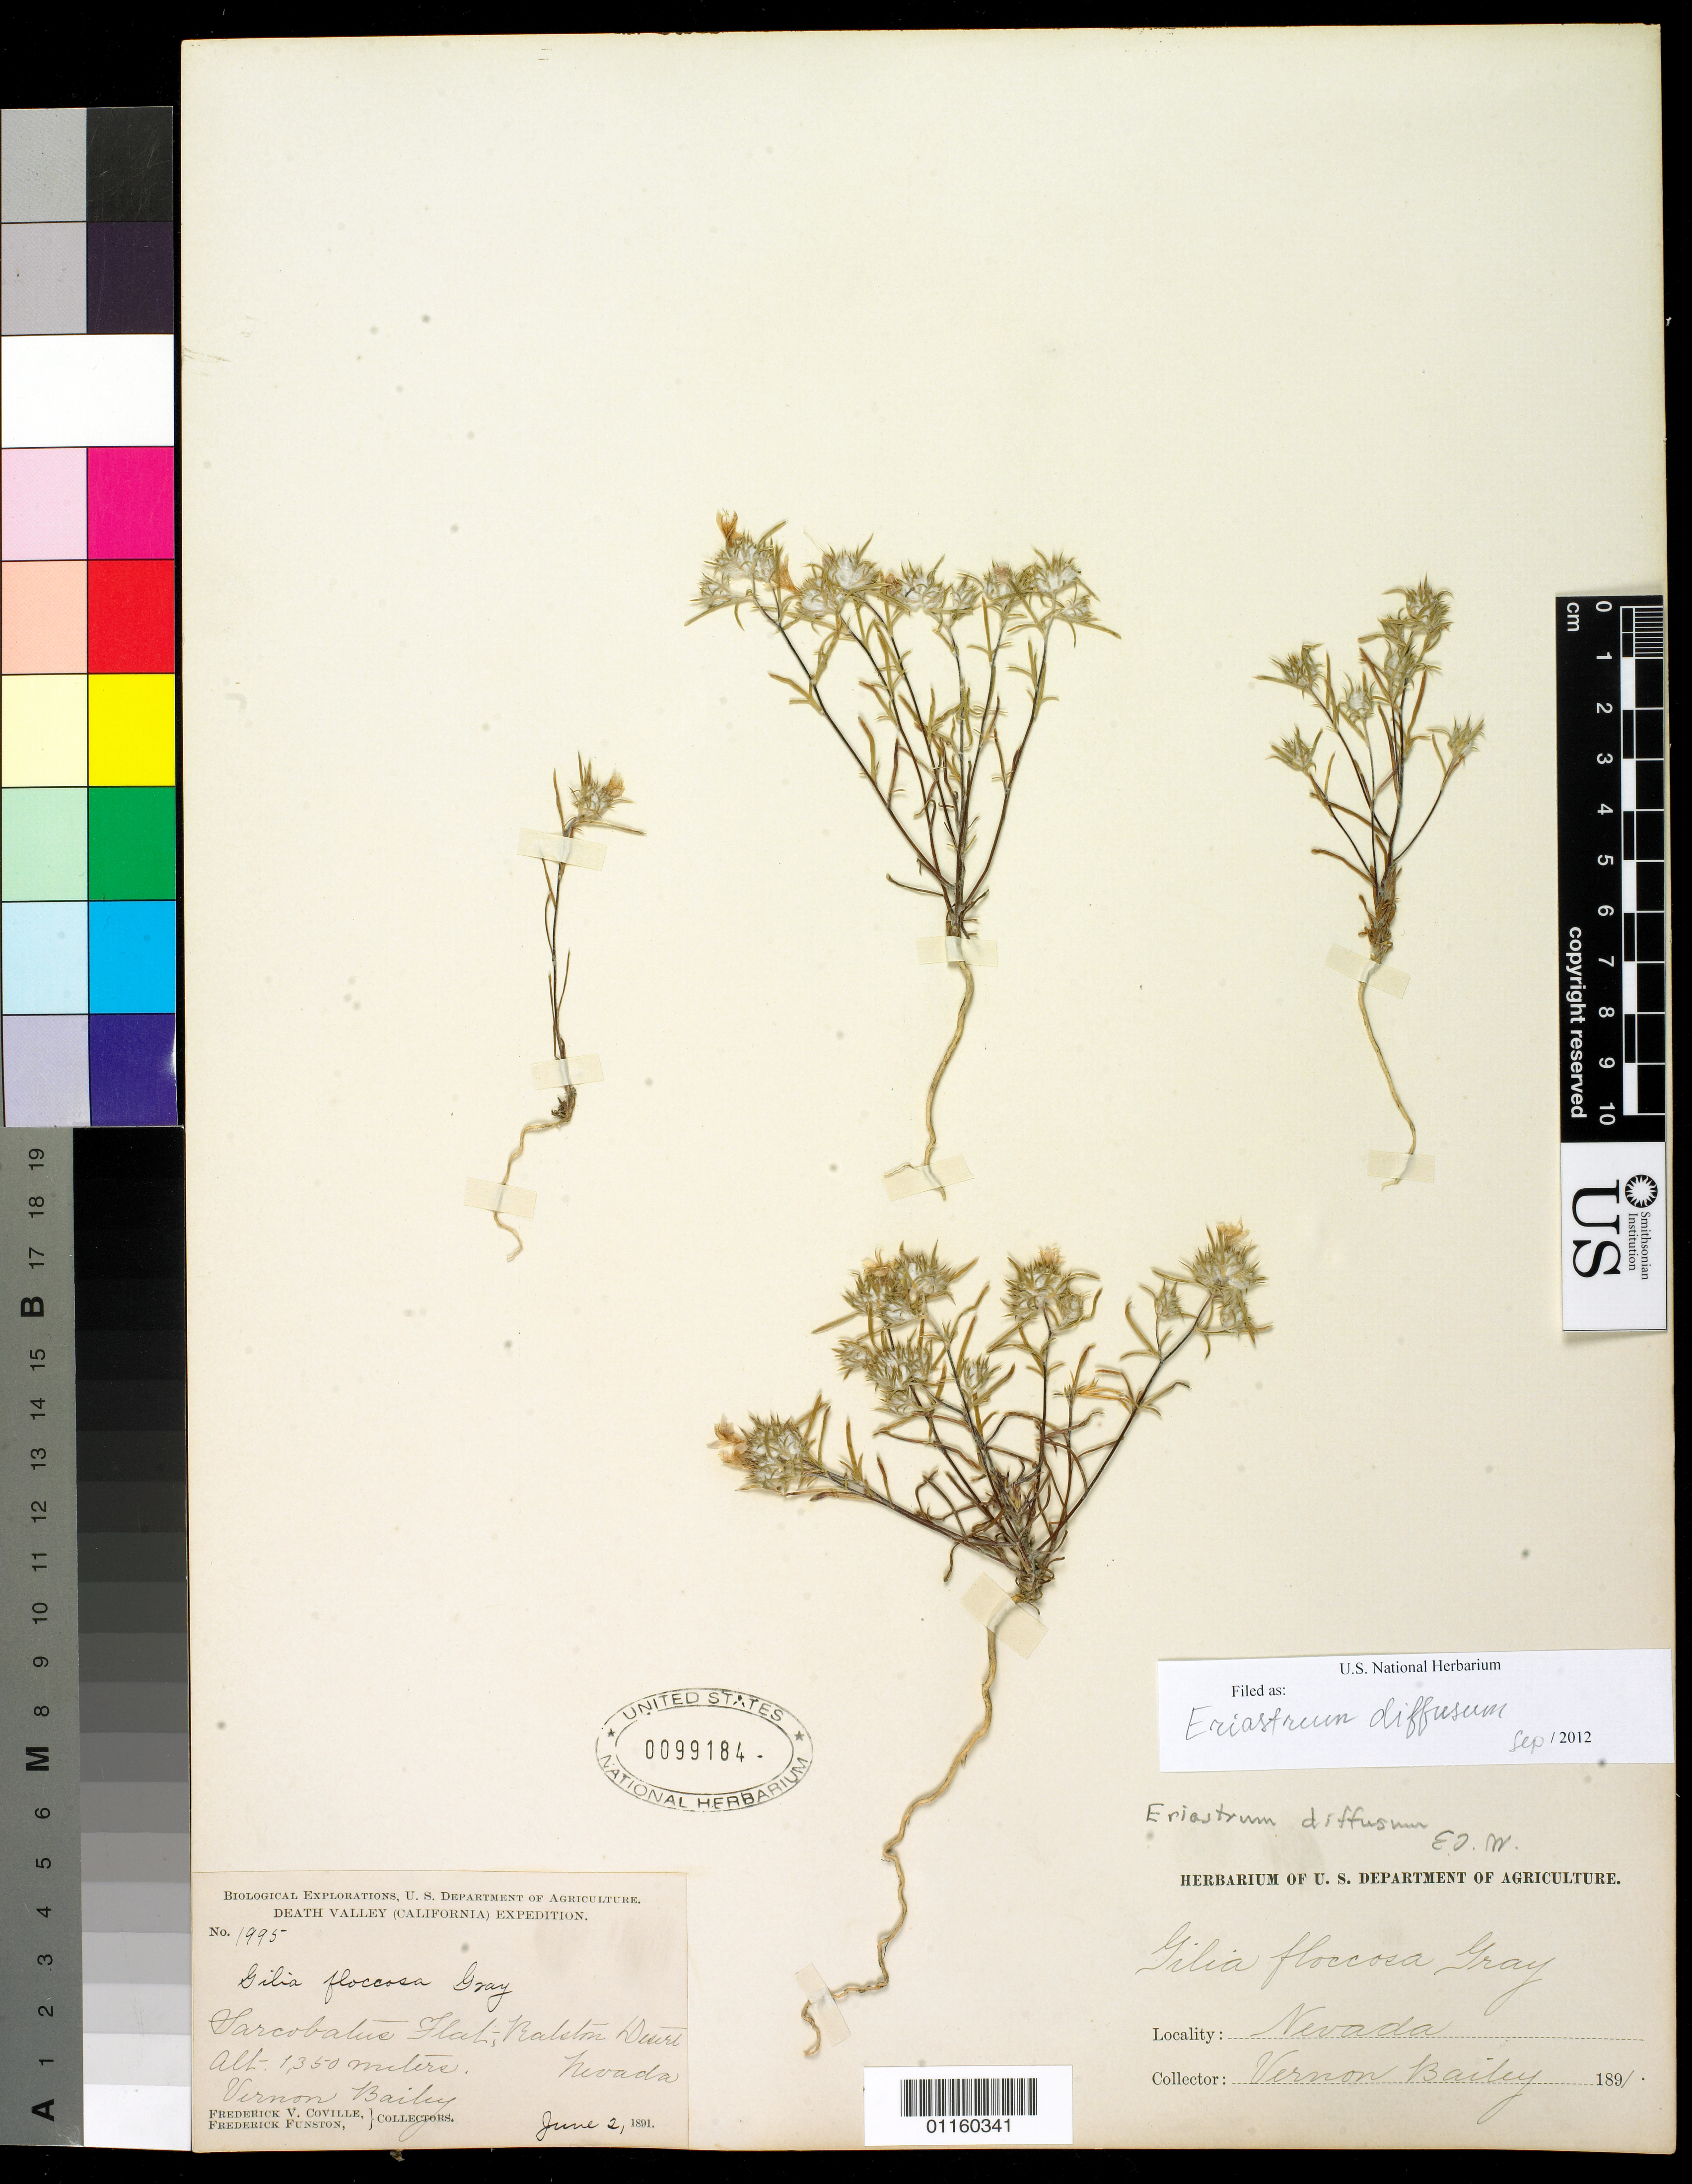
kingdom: Plantae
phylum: Tracheophyta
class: Magnoliopsida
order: Ericales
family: Polemoniaceae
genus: Eriastrum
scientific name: Eriastrum diffusum subsp. diffusum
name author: (A. Gray) H. Mason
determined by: Strong, Mark T., (BOT), Smithsonian Institution - National Museum of Natural History (UNITED STATES)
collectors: F. V. Coville, F. Funston & V. O. Bailey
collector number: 1995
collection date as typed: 2 Jun 1891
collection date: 1891-06-02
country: United States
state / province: Nevada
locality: Sarcobatus Flat, Ralston Desert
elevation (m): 1350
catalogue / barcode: US 99184